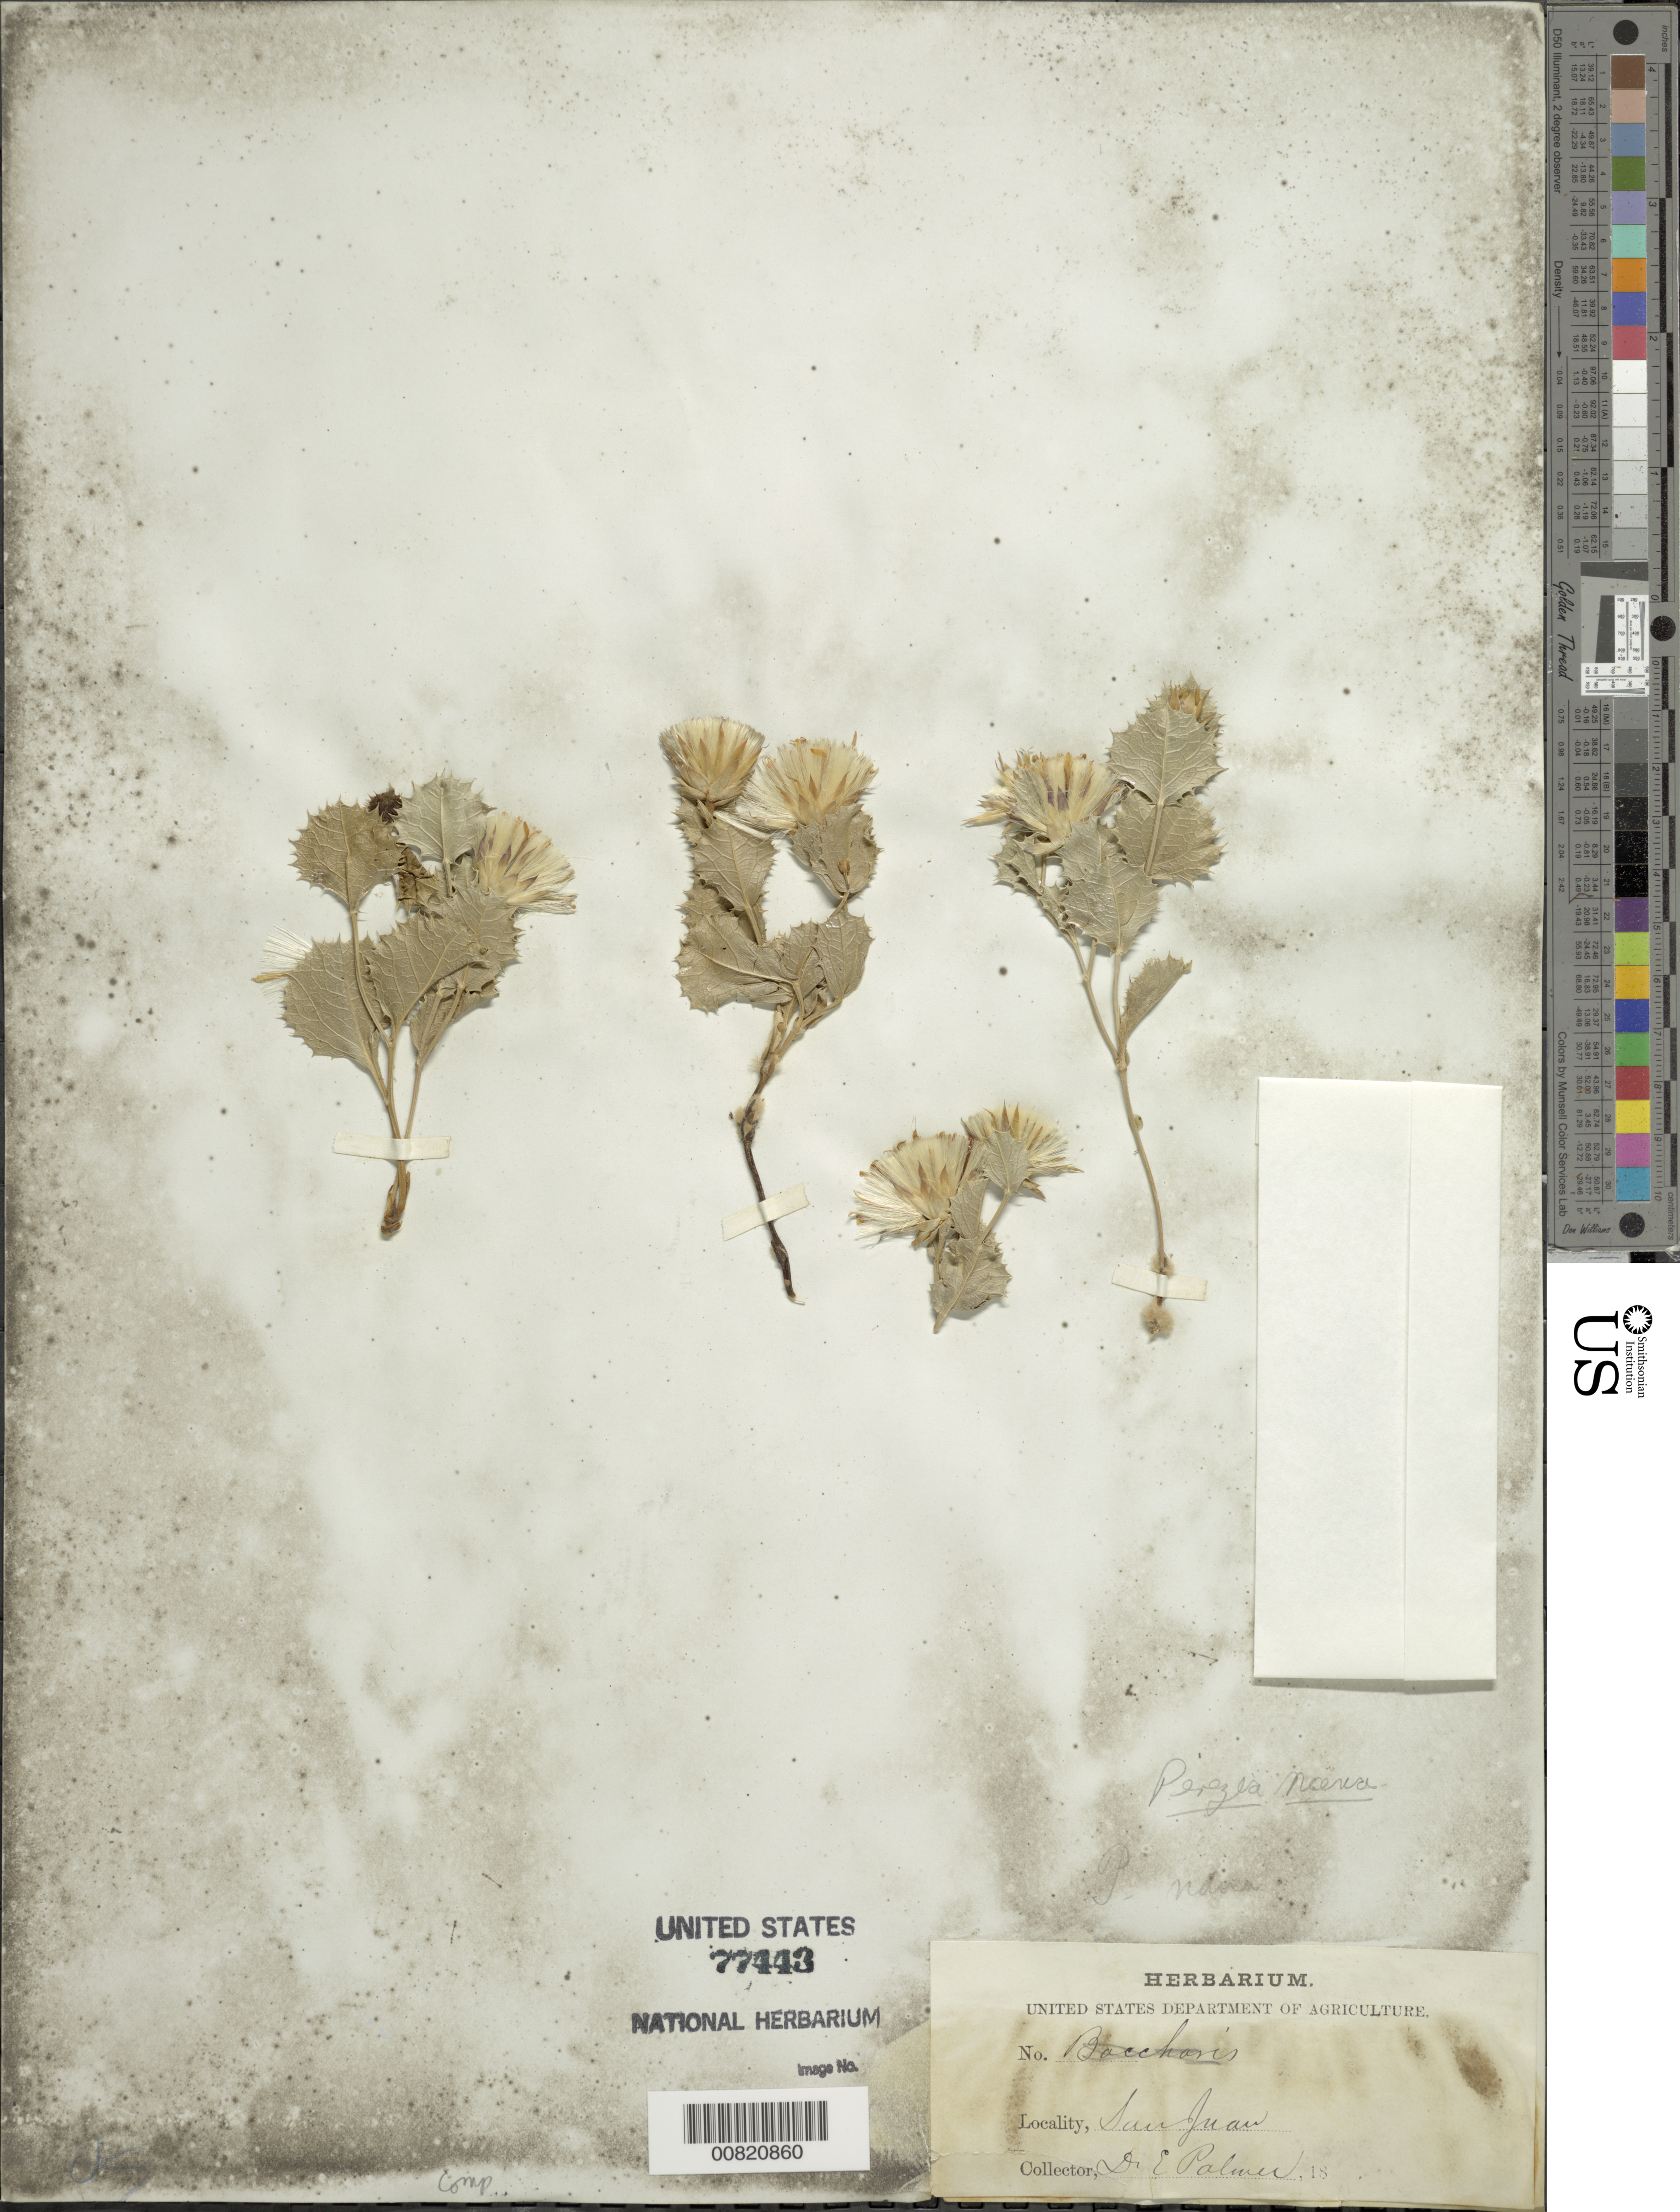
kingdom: Plantae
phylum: Tracheophyta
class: Magnoliopsida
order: Asterales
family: Asteraceae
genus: Acourtia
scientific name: Acourtia nana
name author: (A. Gray) Reveal & R.M. King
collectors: D. E. Palmer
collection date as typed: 18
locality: San Juan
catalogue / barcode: US 77443